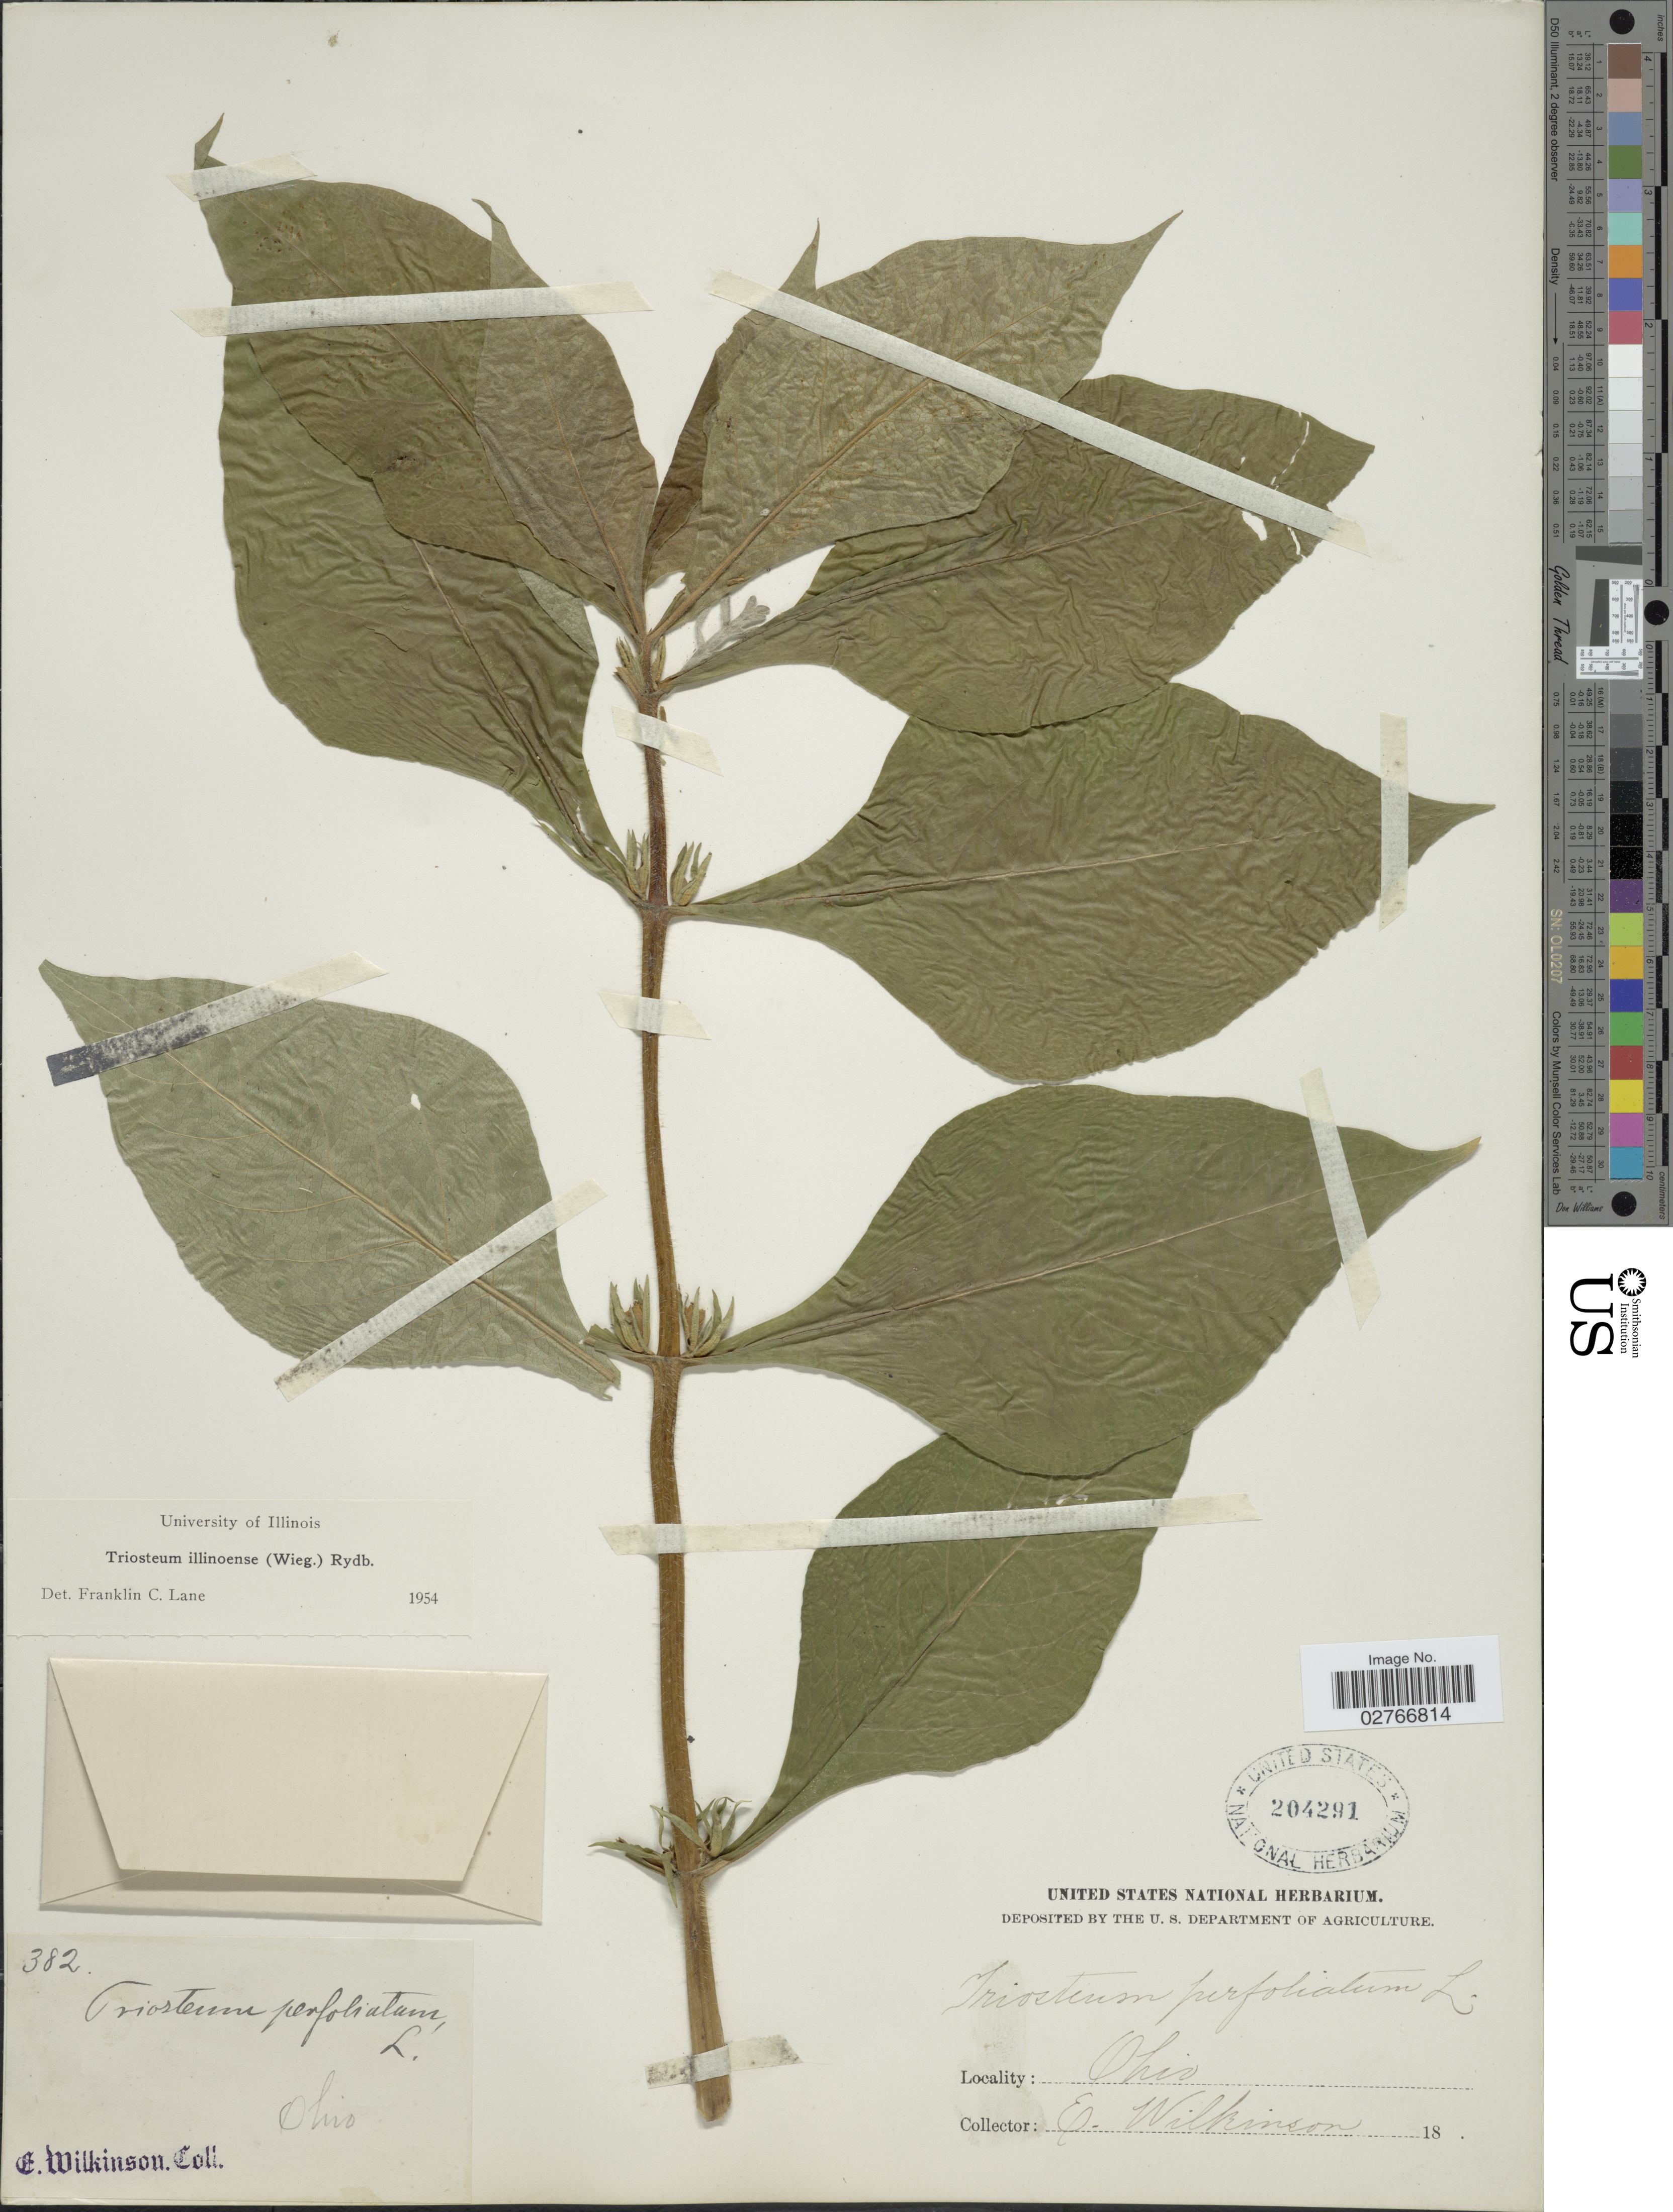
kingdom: Plantae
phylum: Tracheophyta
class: Magnoliopsida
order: Dipsacales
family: Caprifoliaceae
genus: Triosteum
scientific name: Triosteum illinoense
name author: (Wiegand) Rydb.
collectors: E. Wilkinson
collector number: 382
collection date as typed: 18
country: United States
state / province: Ohio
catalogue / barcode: US 204291